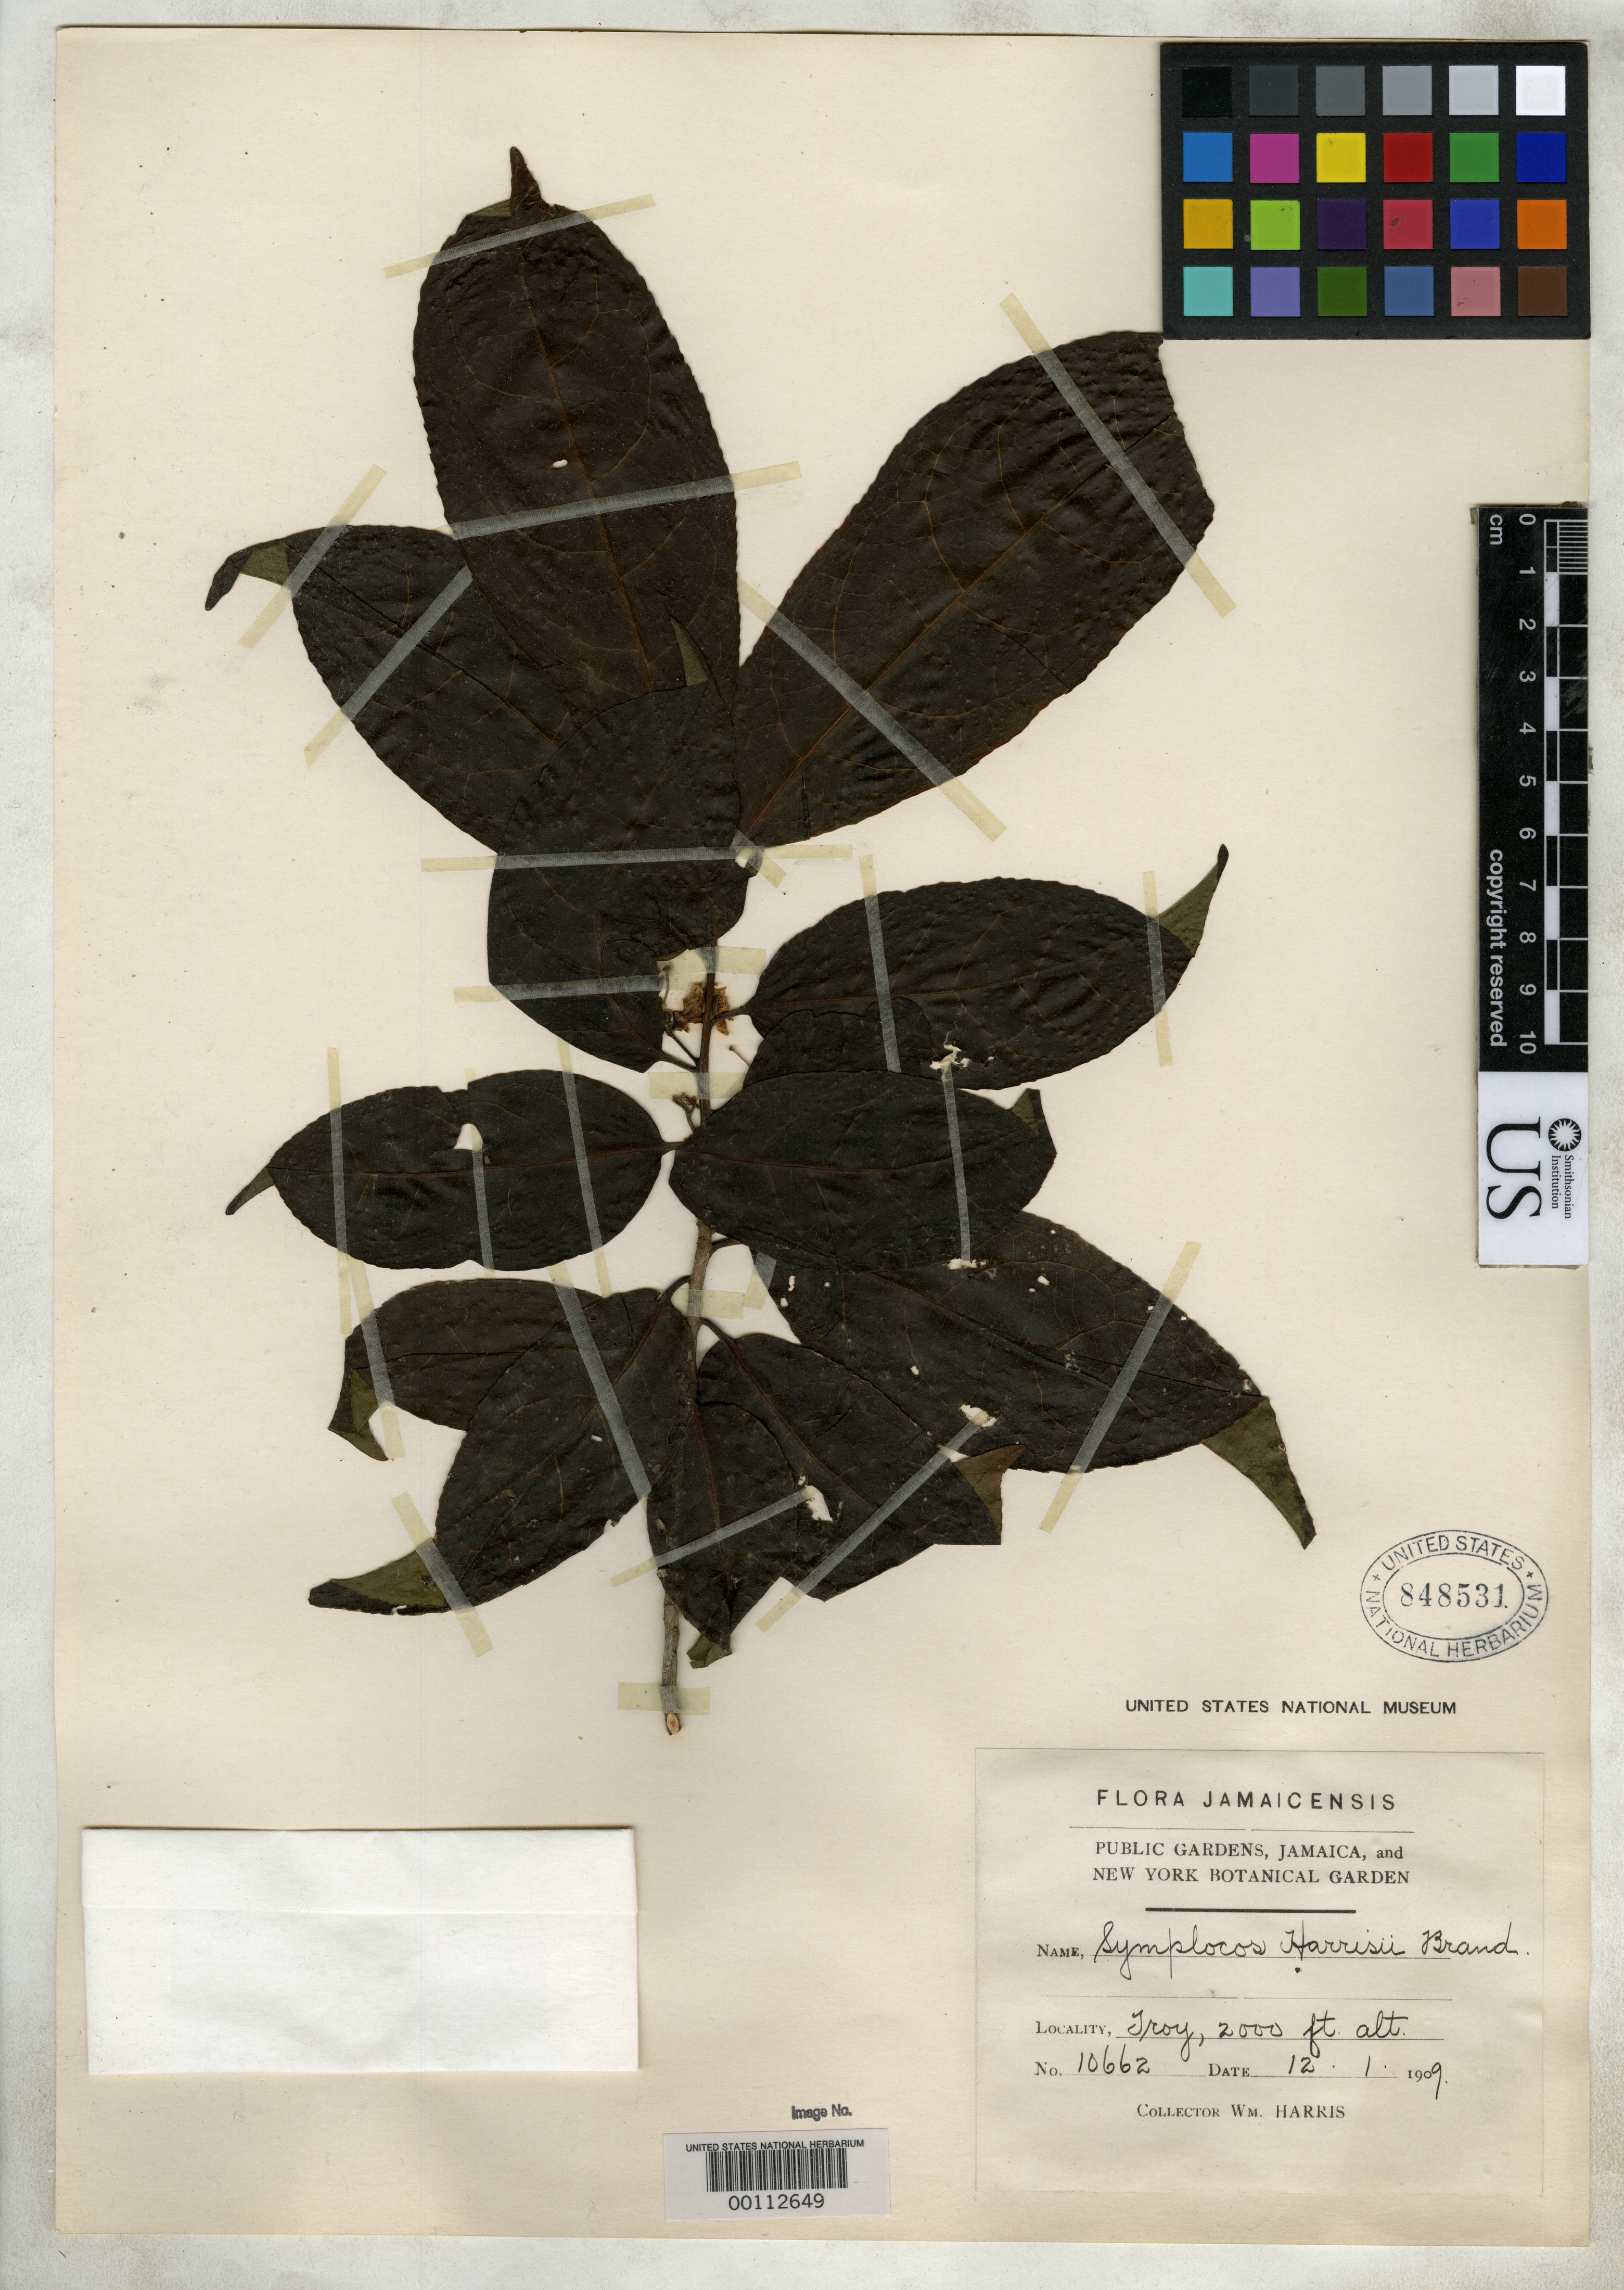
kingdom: Plantae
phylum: Tracheophyta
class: Magnoliopsida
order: Ericales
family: Symplocaceae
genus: Symplocos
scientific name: Symplocos harrisii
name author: Brand in Urb.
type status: Isotype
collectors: W. H. Harris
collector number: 10662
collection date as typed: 01 Dec 1909 or 12 Jan 1909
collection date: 1909-01-12 or 1909-12-01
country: Jamaica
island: Greater Antilles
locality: Troy; alt. 2000 Ft.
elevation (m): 610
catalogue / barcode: US 848531